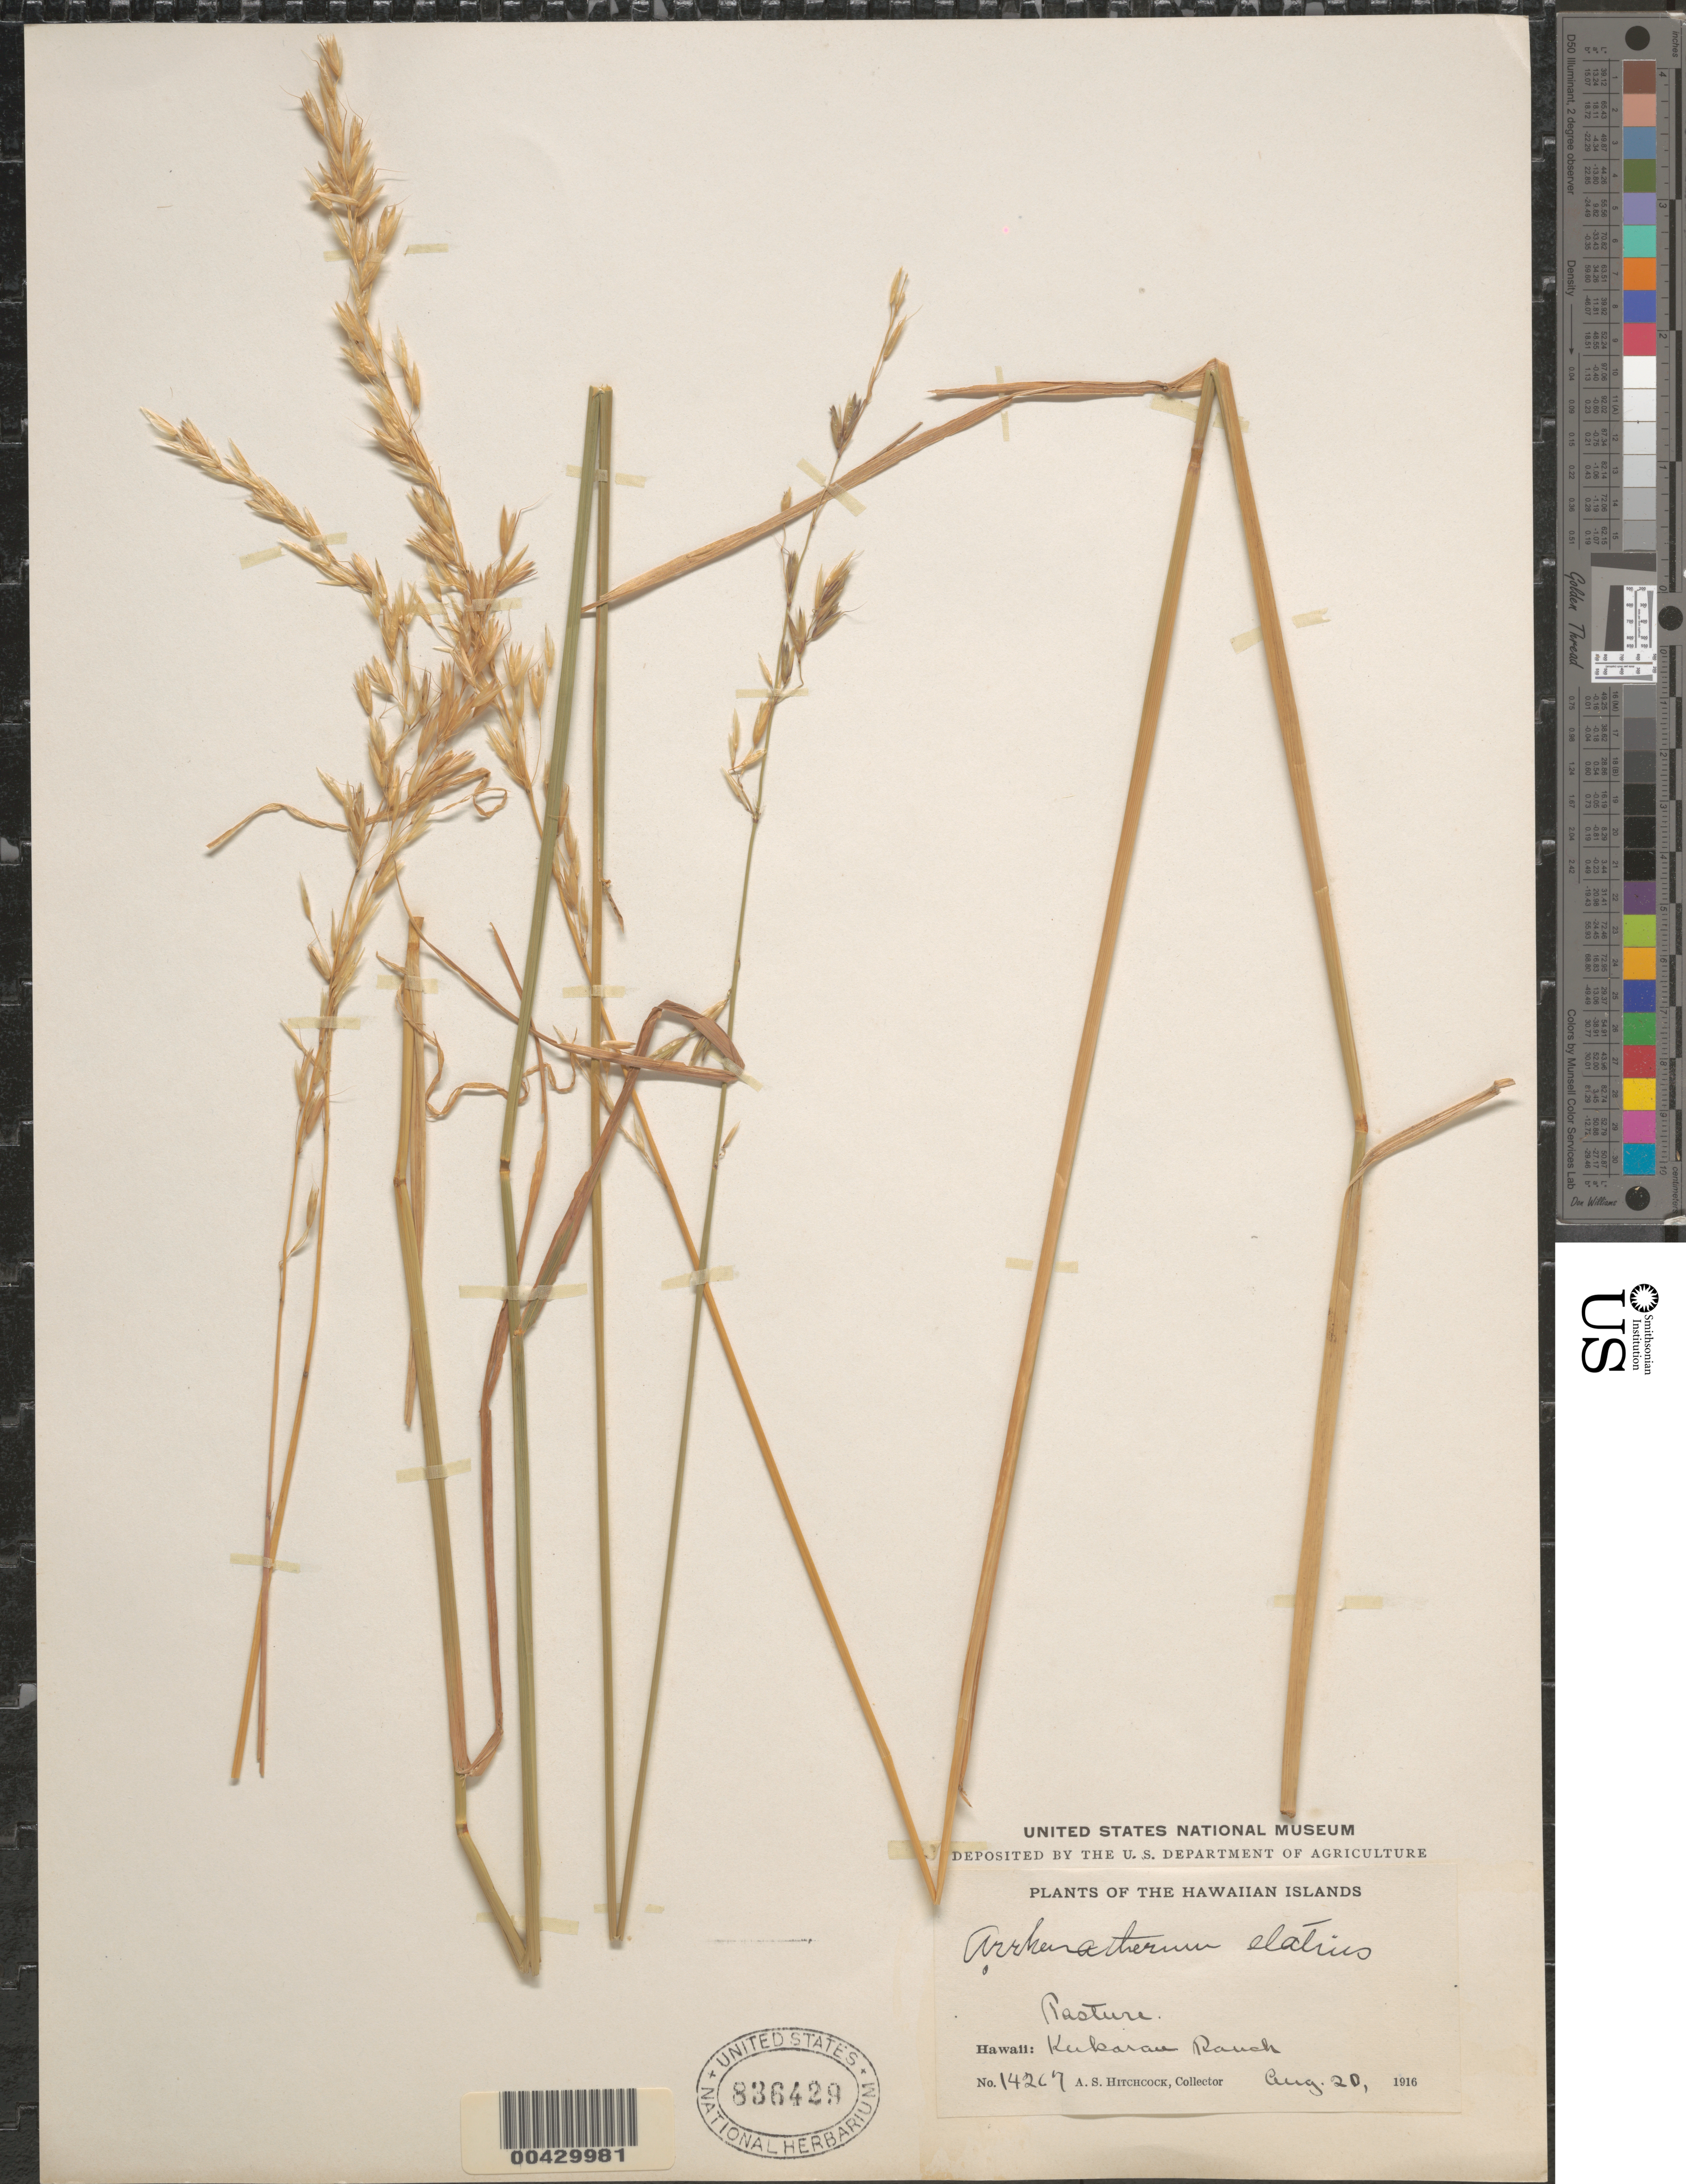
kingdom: Plantae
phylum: Tracheophyta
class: Liliopsida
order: Poales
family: Poaceae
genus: Arrhenatherum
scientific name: Arrhenatherum elatius subsp. elatius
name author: (L.) P. Beauv. ex J. Presl & C. Presl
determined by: Faccenda, K.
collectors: A. S. Hitchcock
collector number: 14267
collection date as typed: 20 Aug 1916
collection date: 1916-08-20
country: United States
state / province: Hawaii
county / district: Hawaii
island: Hawaii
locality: Kukaiau Ranch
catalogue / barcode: US 836429